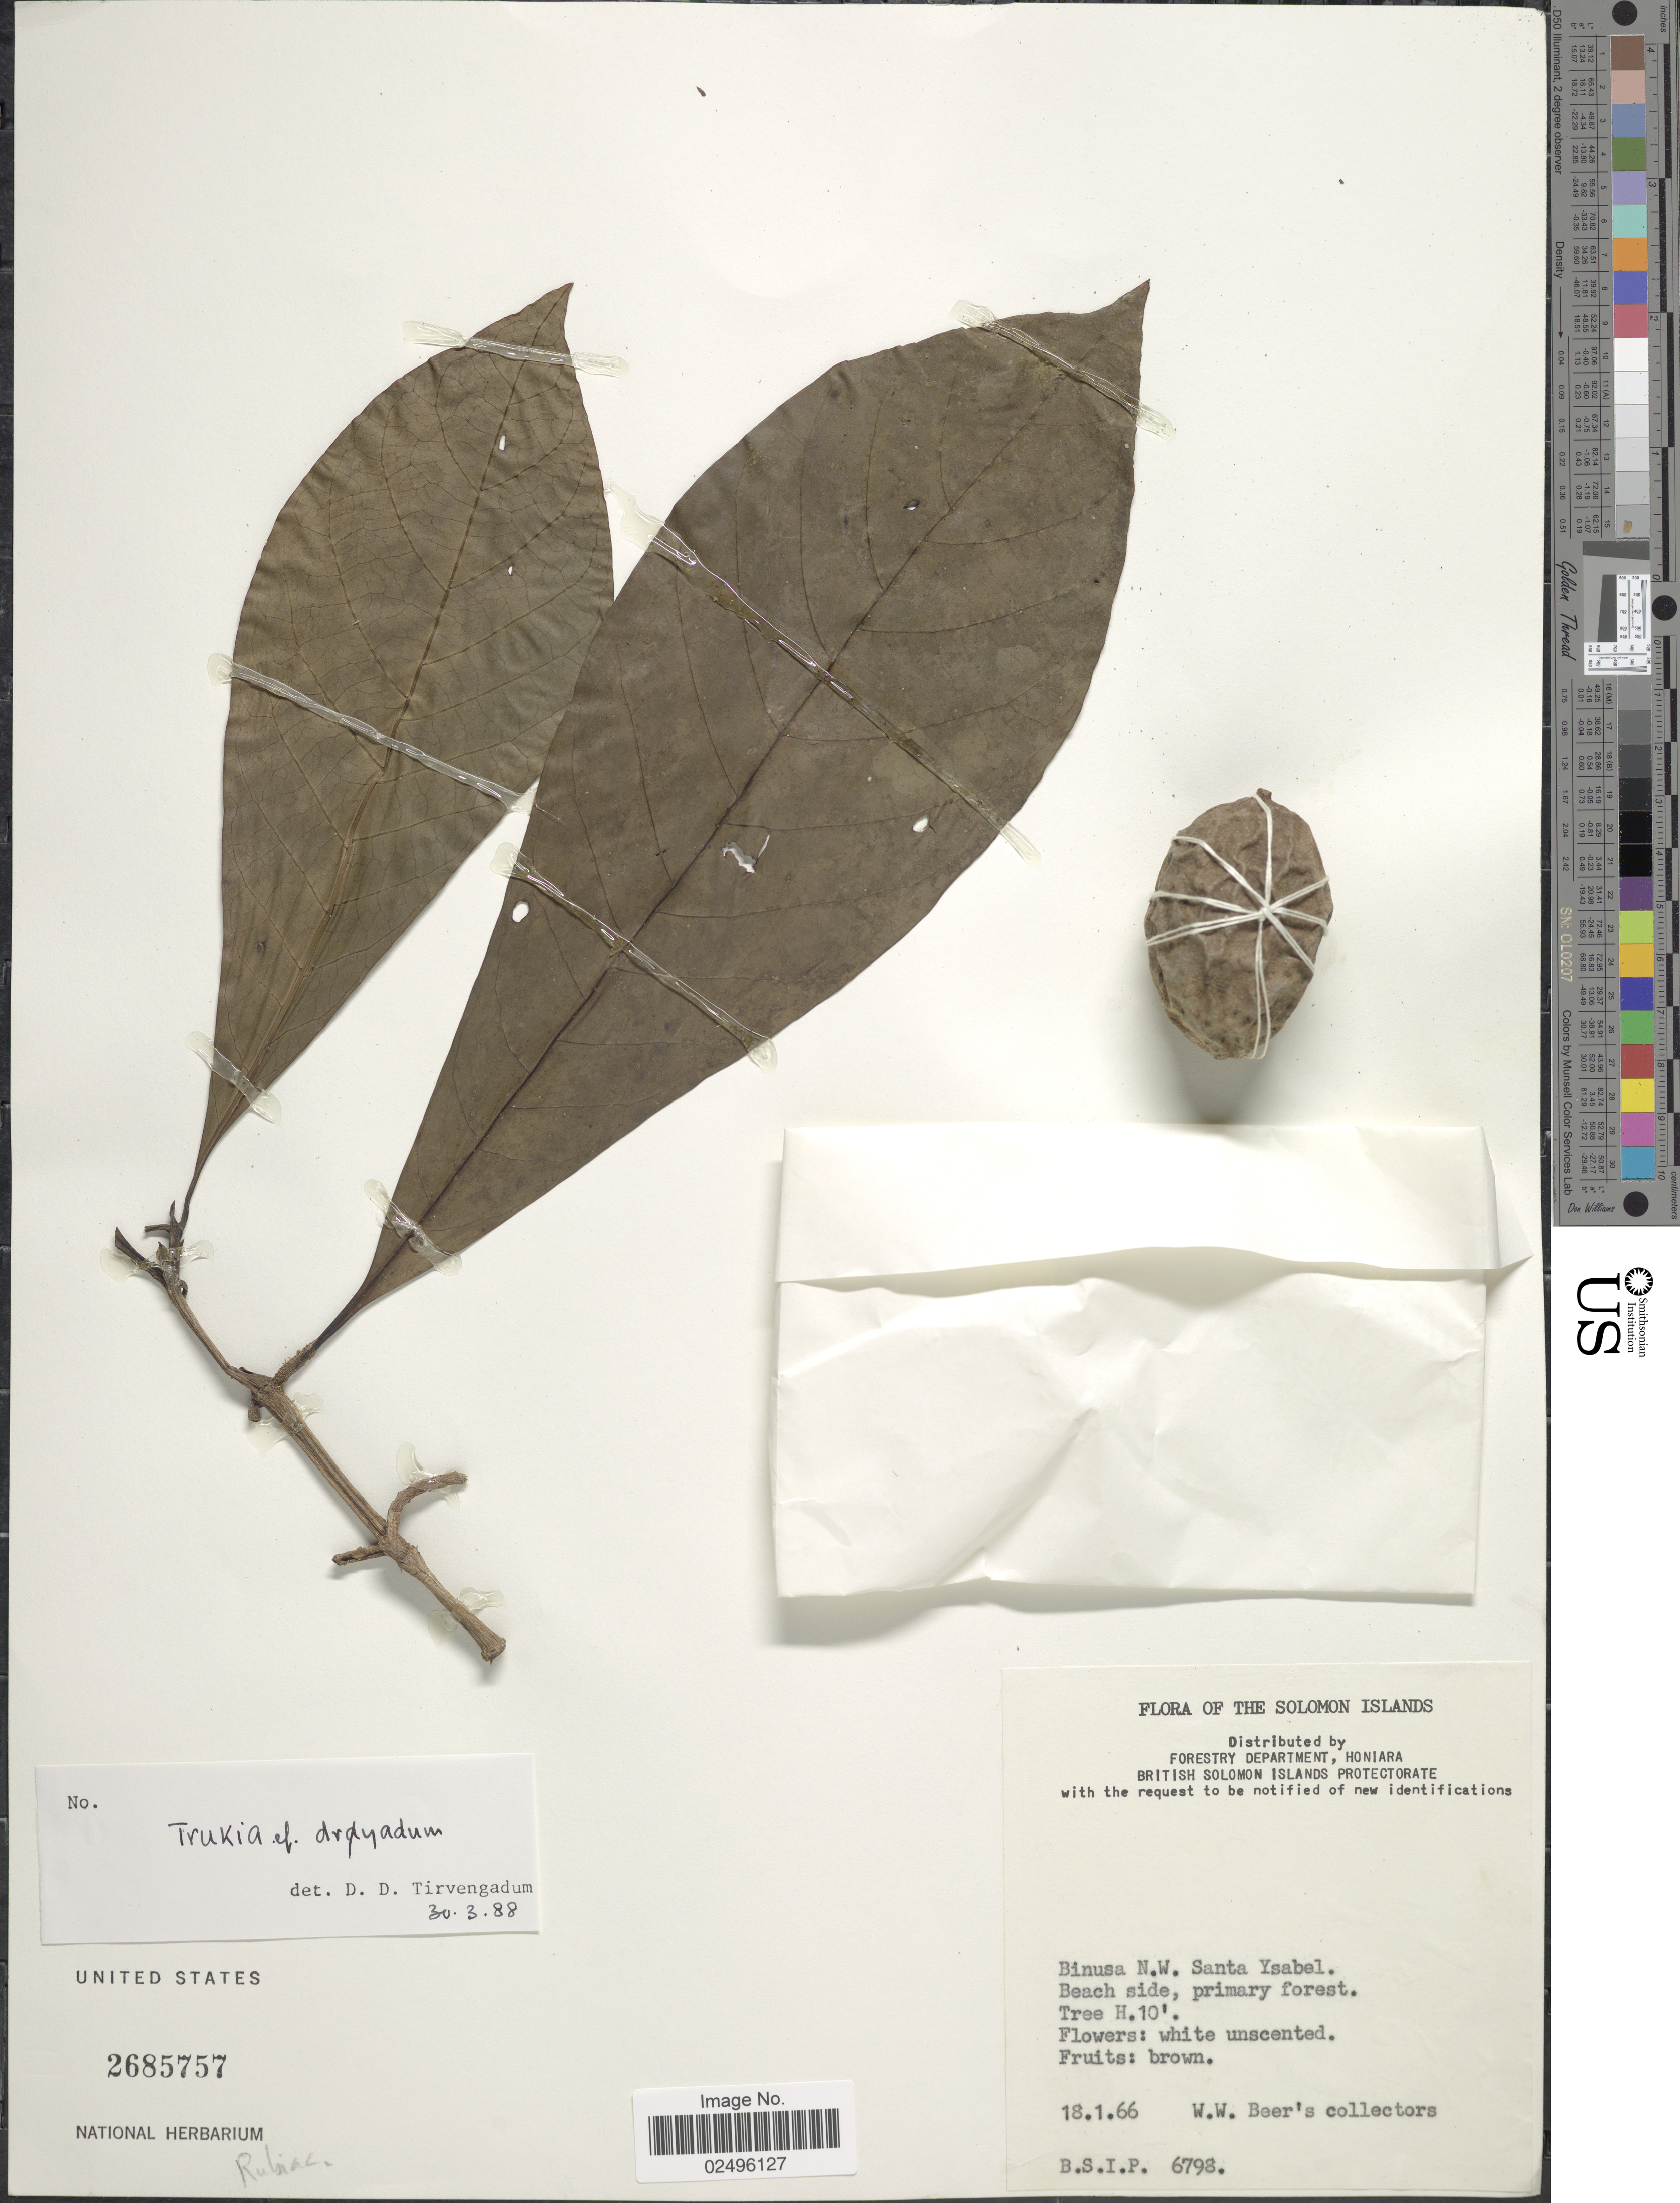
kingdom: Plantae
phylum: Tracheophyta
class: Magnoliopsida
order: Gentianales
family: Rubiaceae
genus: Trukia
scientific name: Trukia dryadum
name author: (S. Moore) Fosberg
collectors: Beer's collectors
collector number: B.S.I.P. 6798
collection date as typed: Transcribed d/m/y: 18/1/66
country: Solomon Islands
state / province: Solomon Islands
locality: Binusa N.W. Santa Ysabel. Beach side, primary forest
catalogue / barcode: US 2685757